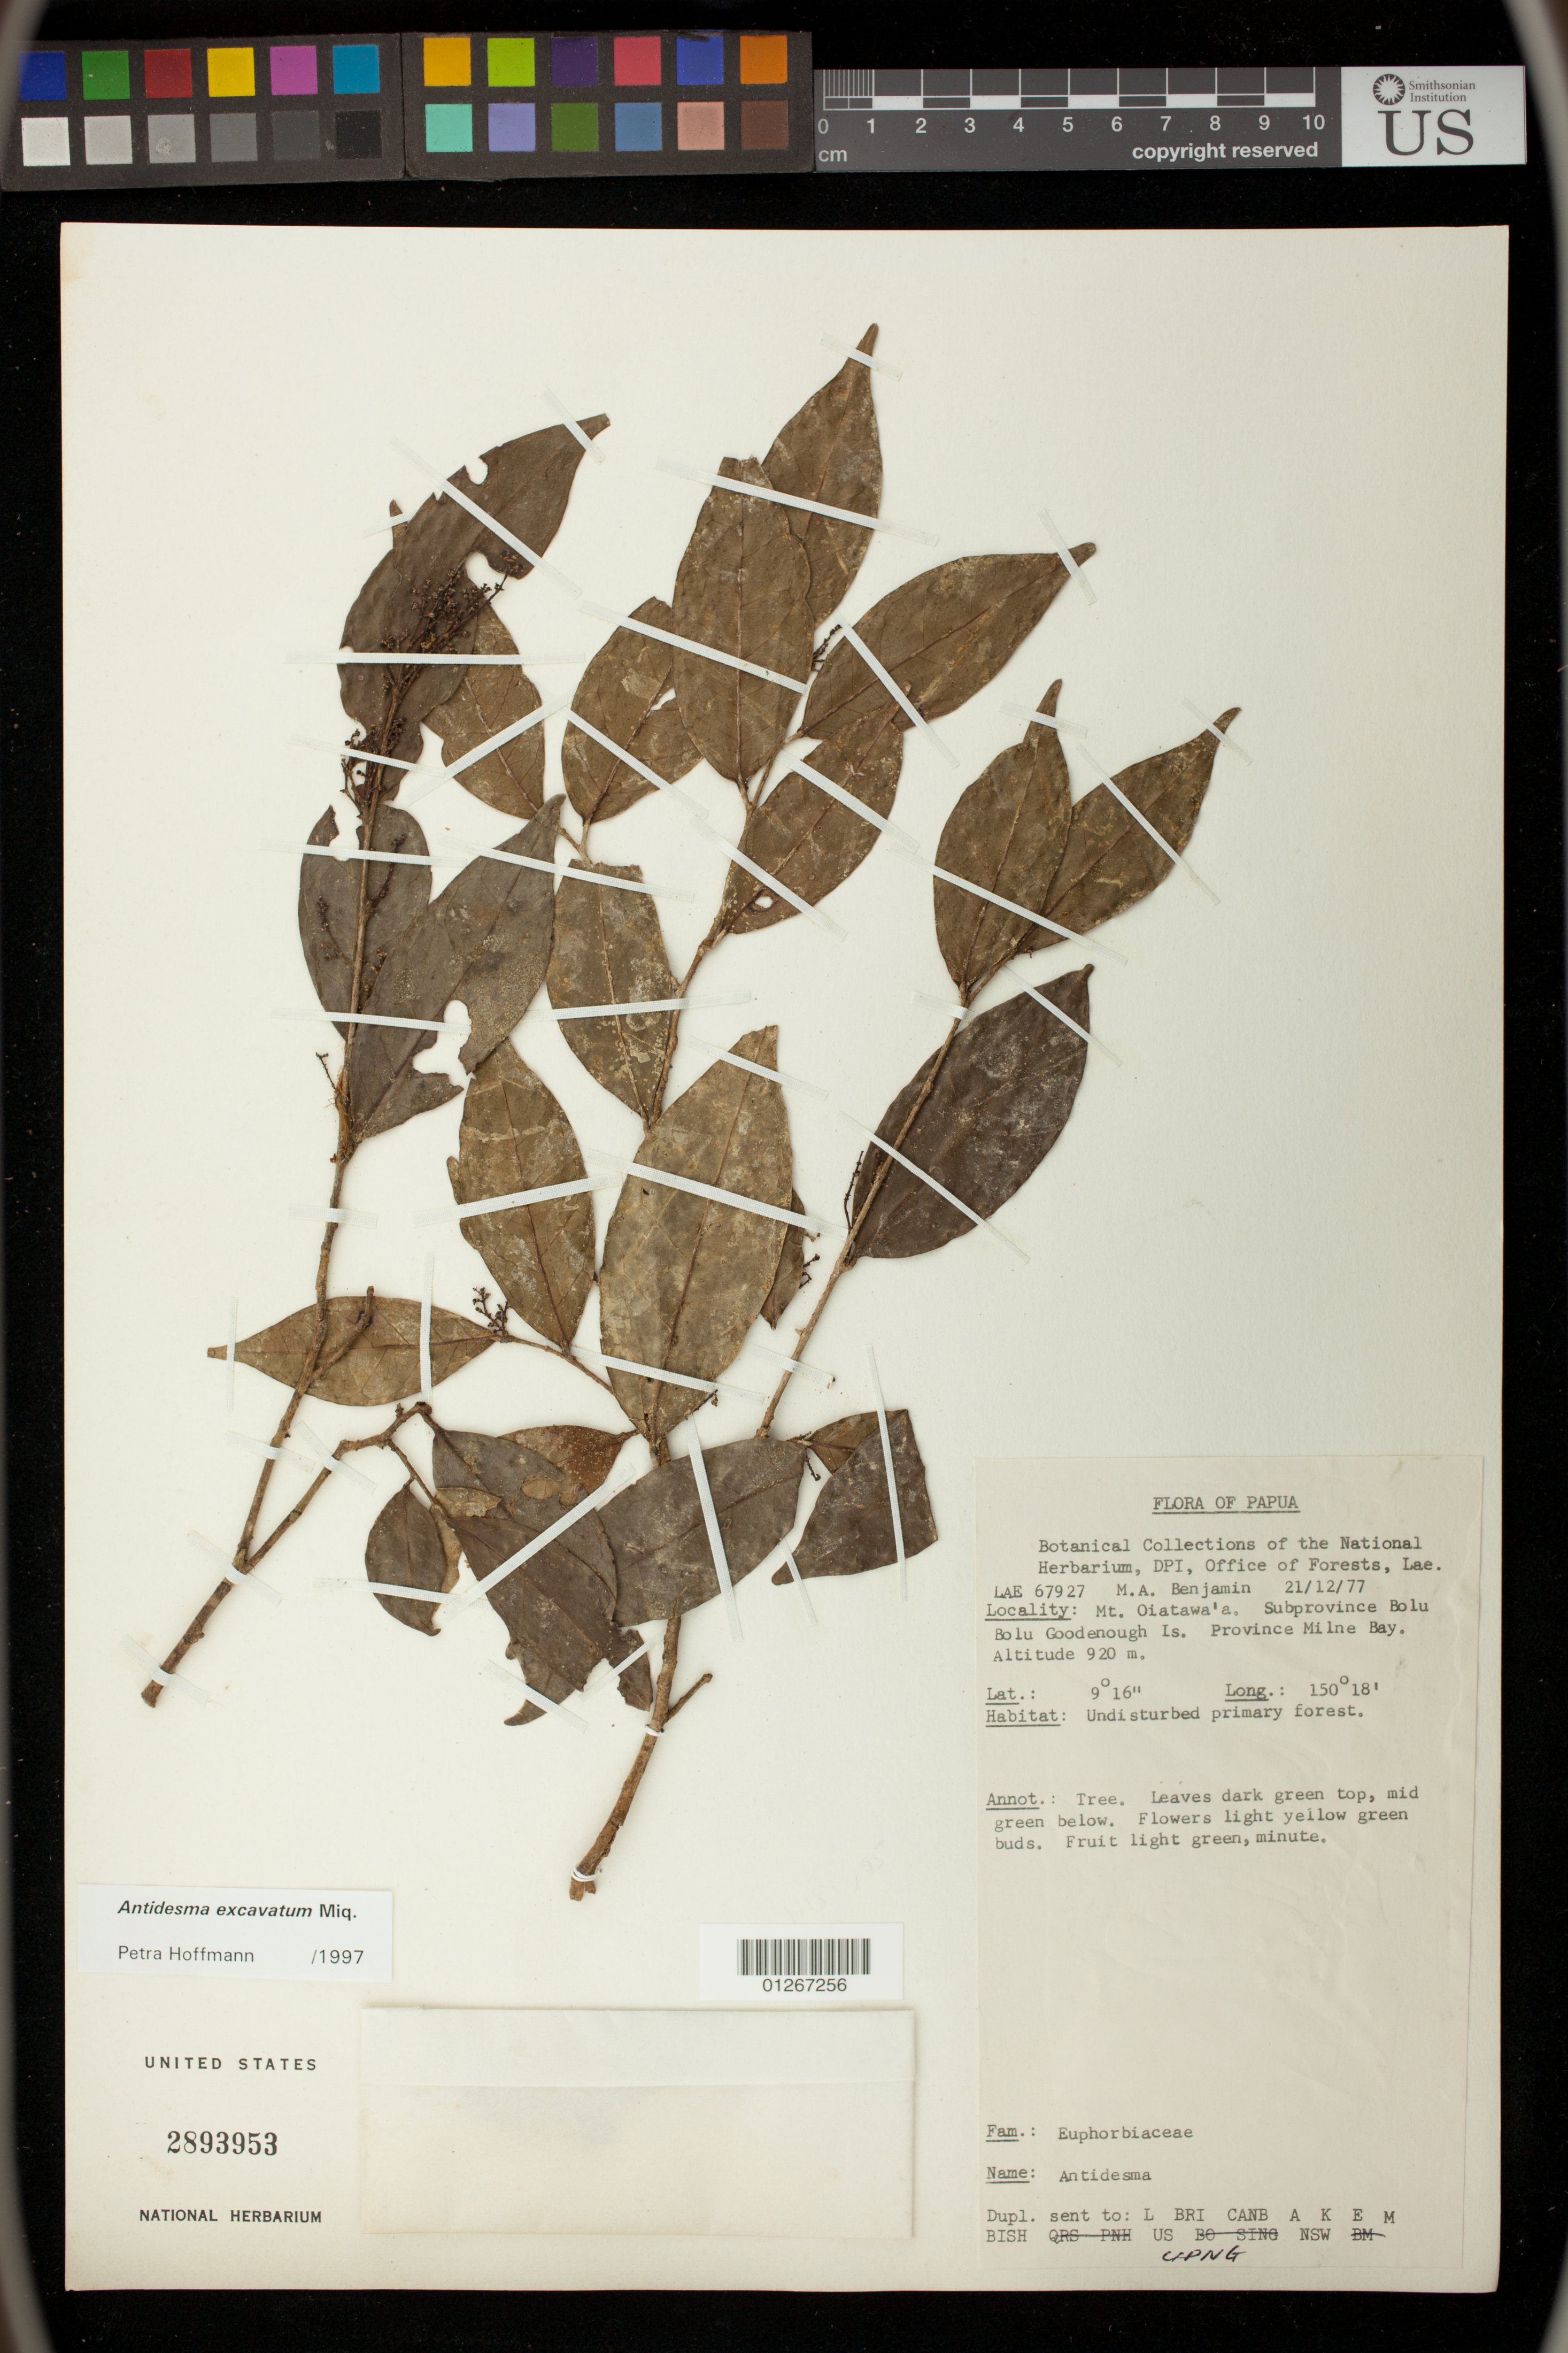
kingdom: Plantae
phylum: Tracheophyta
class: Magnoliopsida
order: Malpighiales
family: Phyllanthaceae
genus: Antidesma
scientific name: Antidesma excavatum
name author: Miq.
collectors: M. Benjamin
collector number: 67927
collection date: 1977-12-21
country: Papua New Guinea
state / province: Milne Bay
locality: Bolu Goodenough Is. Mt. Oitawa'a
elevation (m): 920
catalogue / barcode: US 2893953